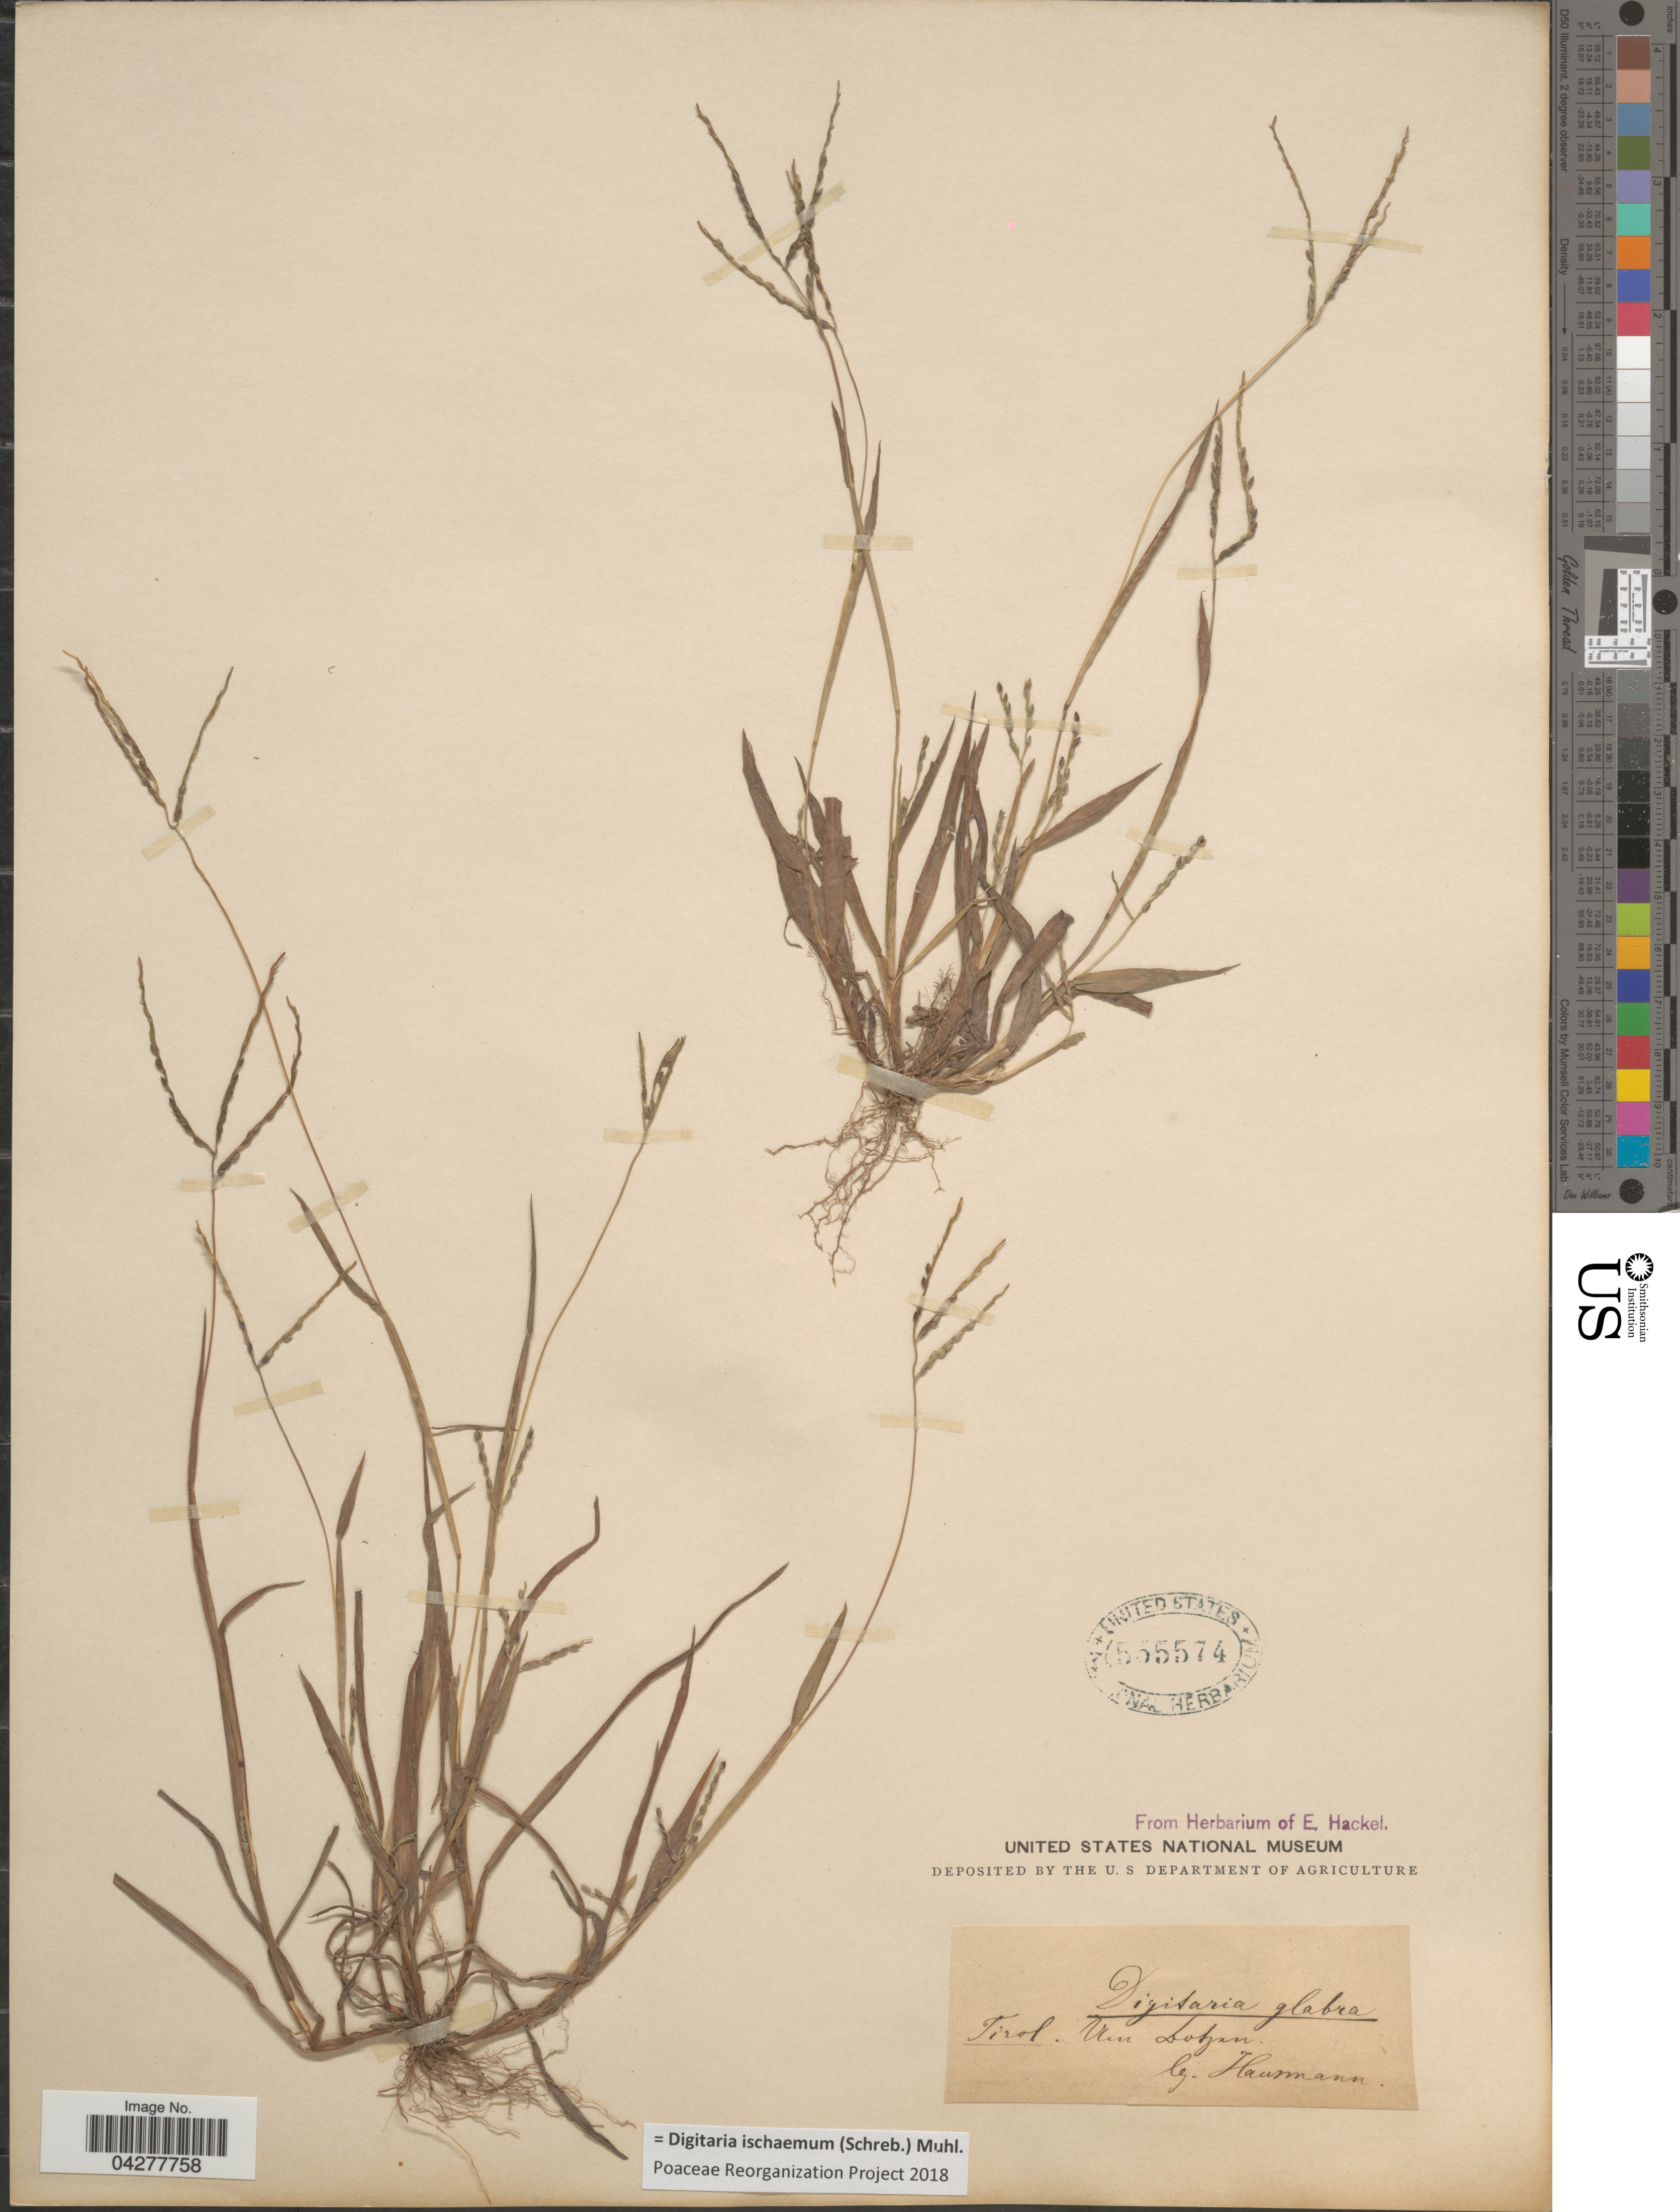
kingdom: Plantae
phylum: Tracheophyta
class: Liliopsida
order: Poales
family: Poaceae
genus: Digitaria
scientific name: Digitaria ischaemum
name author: (Schreber) Schreber ex Muhl.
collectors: Haumann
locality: Tirol. Um Lotzan.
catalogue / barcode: US 555574